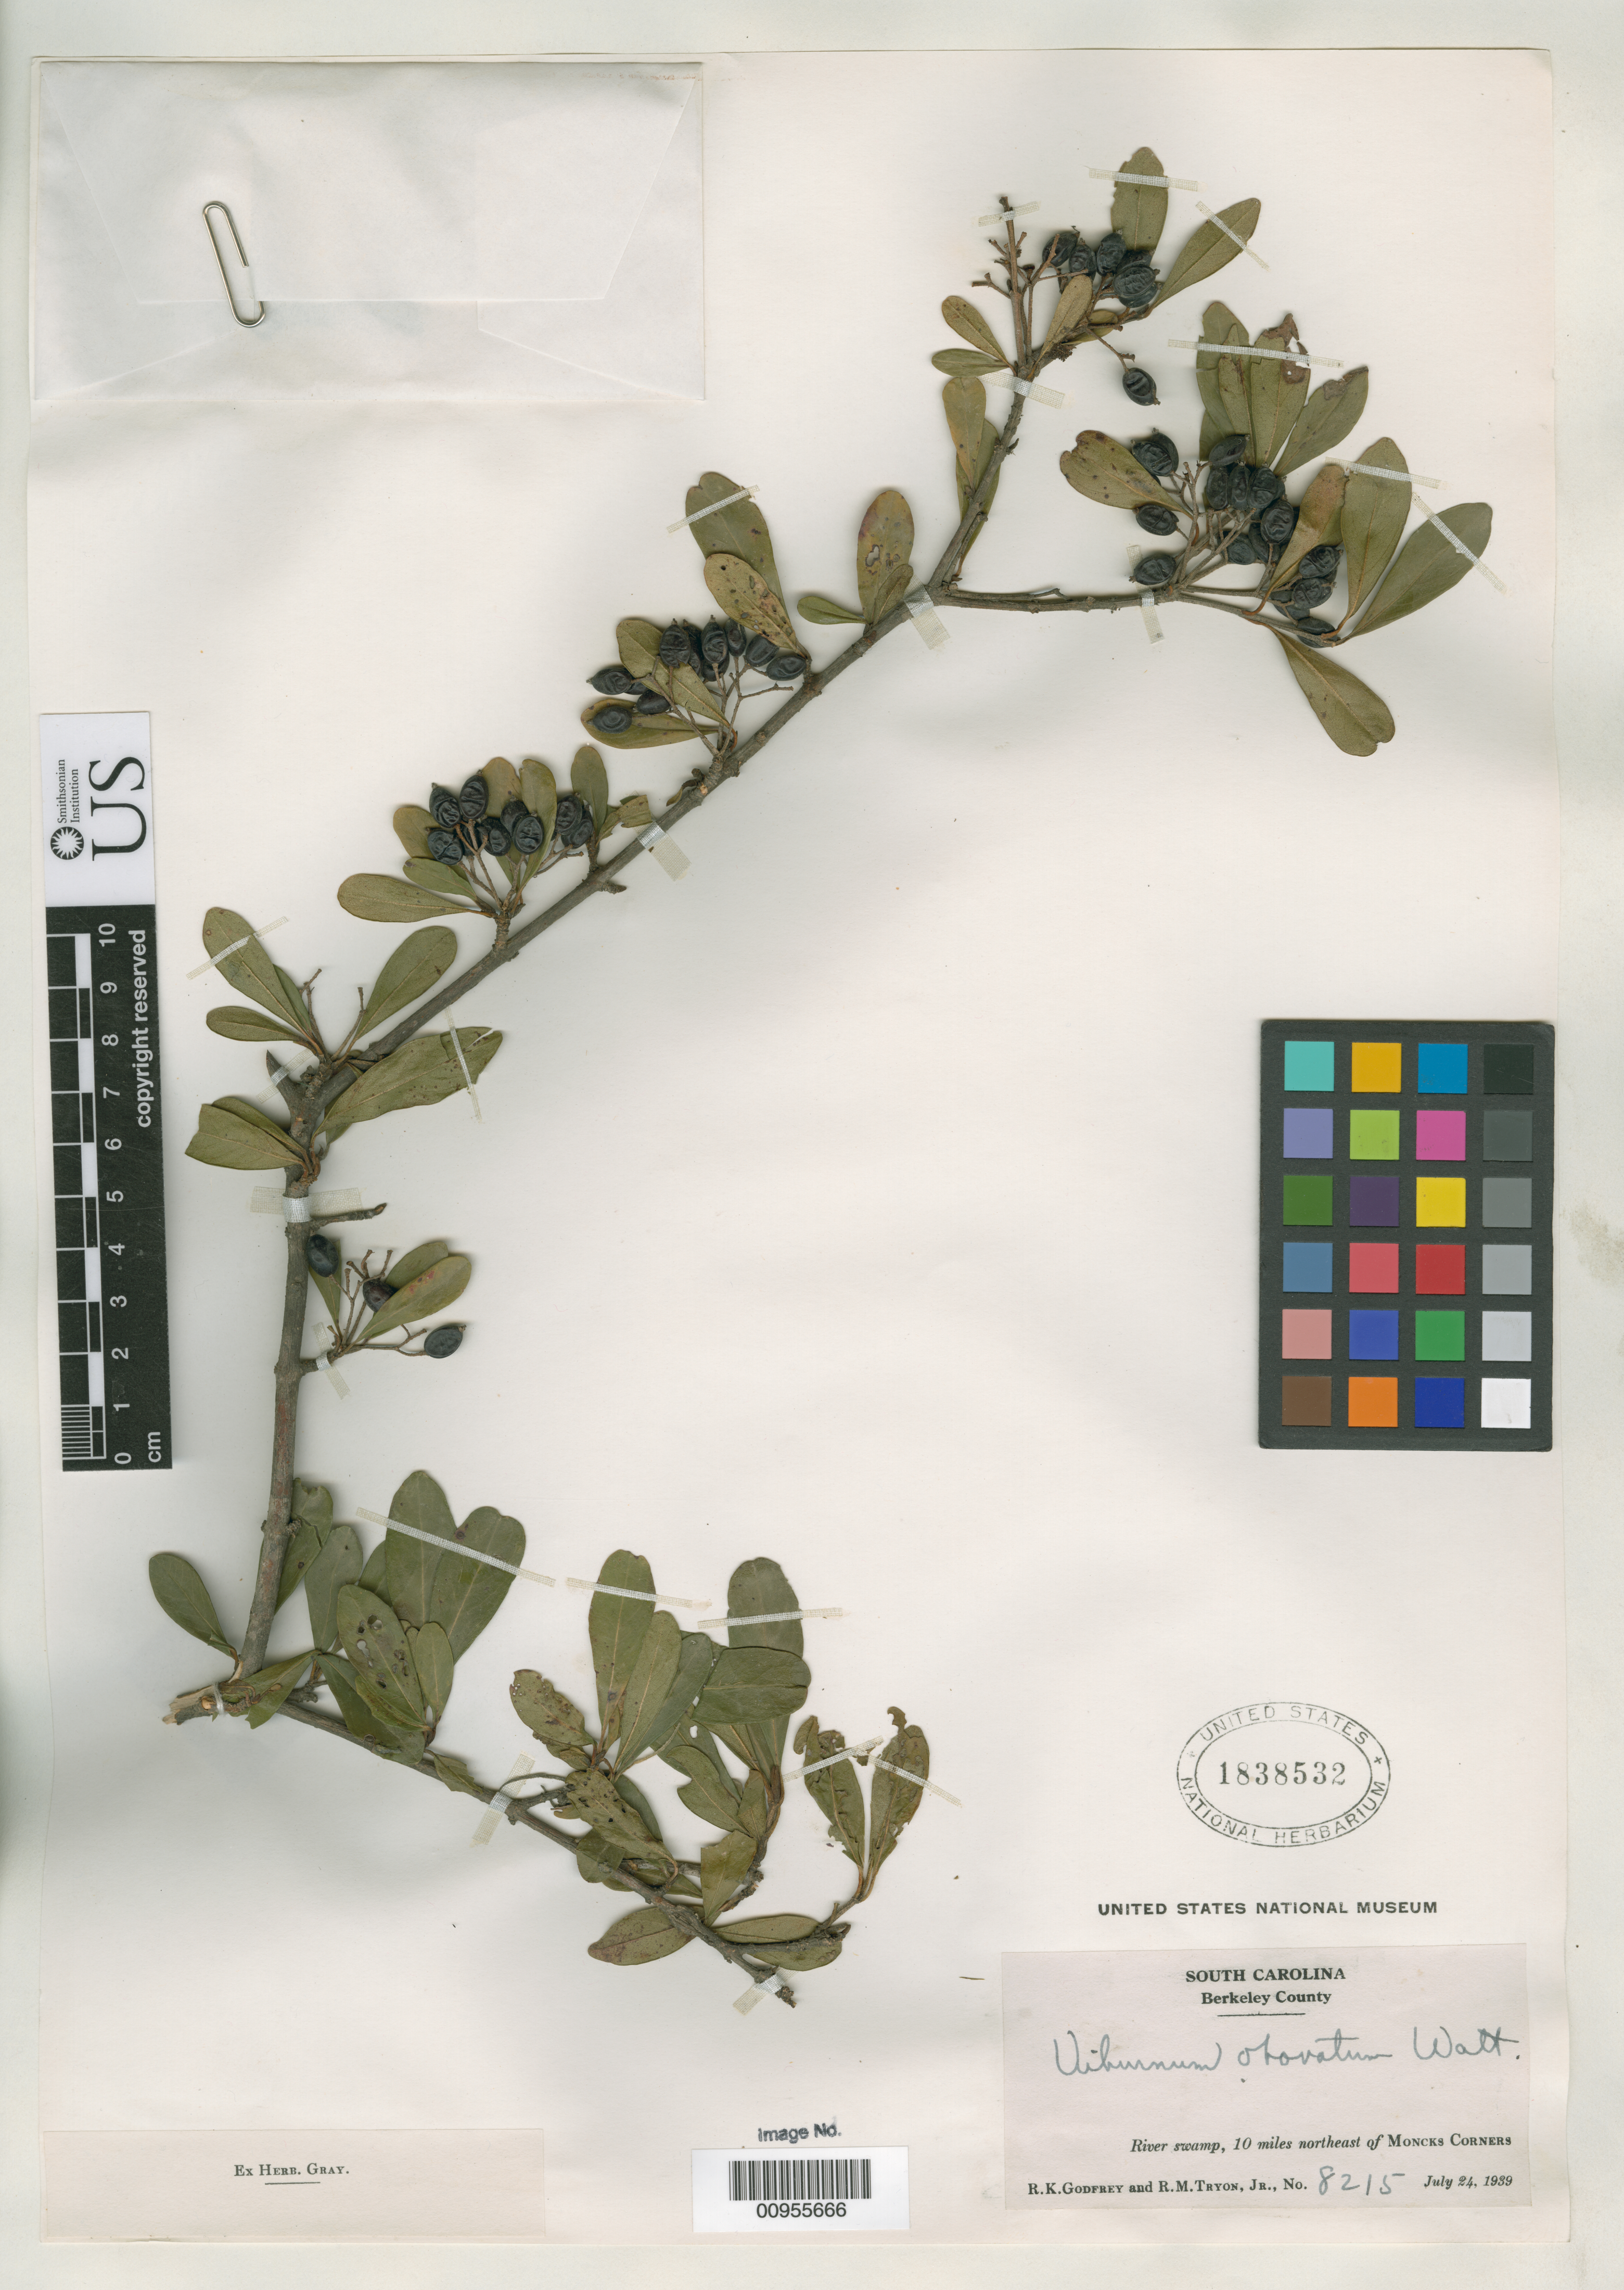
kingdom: Plantae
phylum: Tracheophyta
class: Magnoliopsida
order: Dipsacales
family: Viburnaceae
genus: Viburnum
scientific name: Viburnum obovatum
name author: Walter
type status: Isoneotype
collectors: R. K. Godfrey & R. M. Tryon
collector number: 8215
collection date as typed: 24 Jul 1939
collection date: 1939-07-24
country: United States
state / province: South Carolina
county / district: Berkeley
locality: River swamp, 10 miles northeast of Moncks Corners.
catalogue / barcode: US 1838532